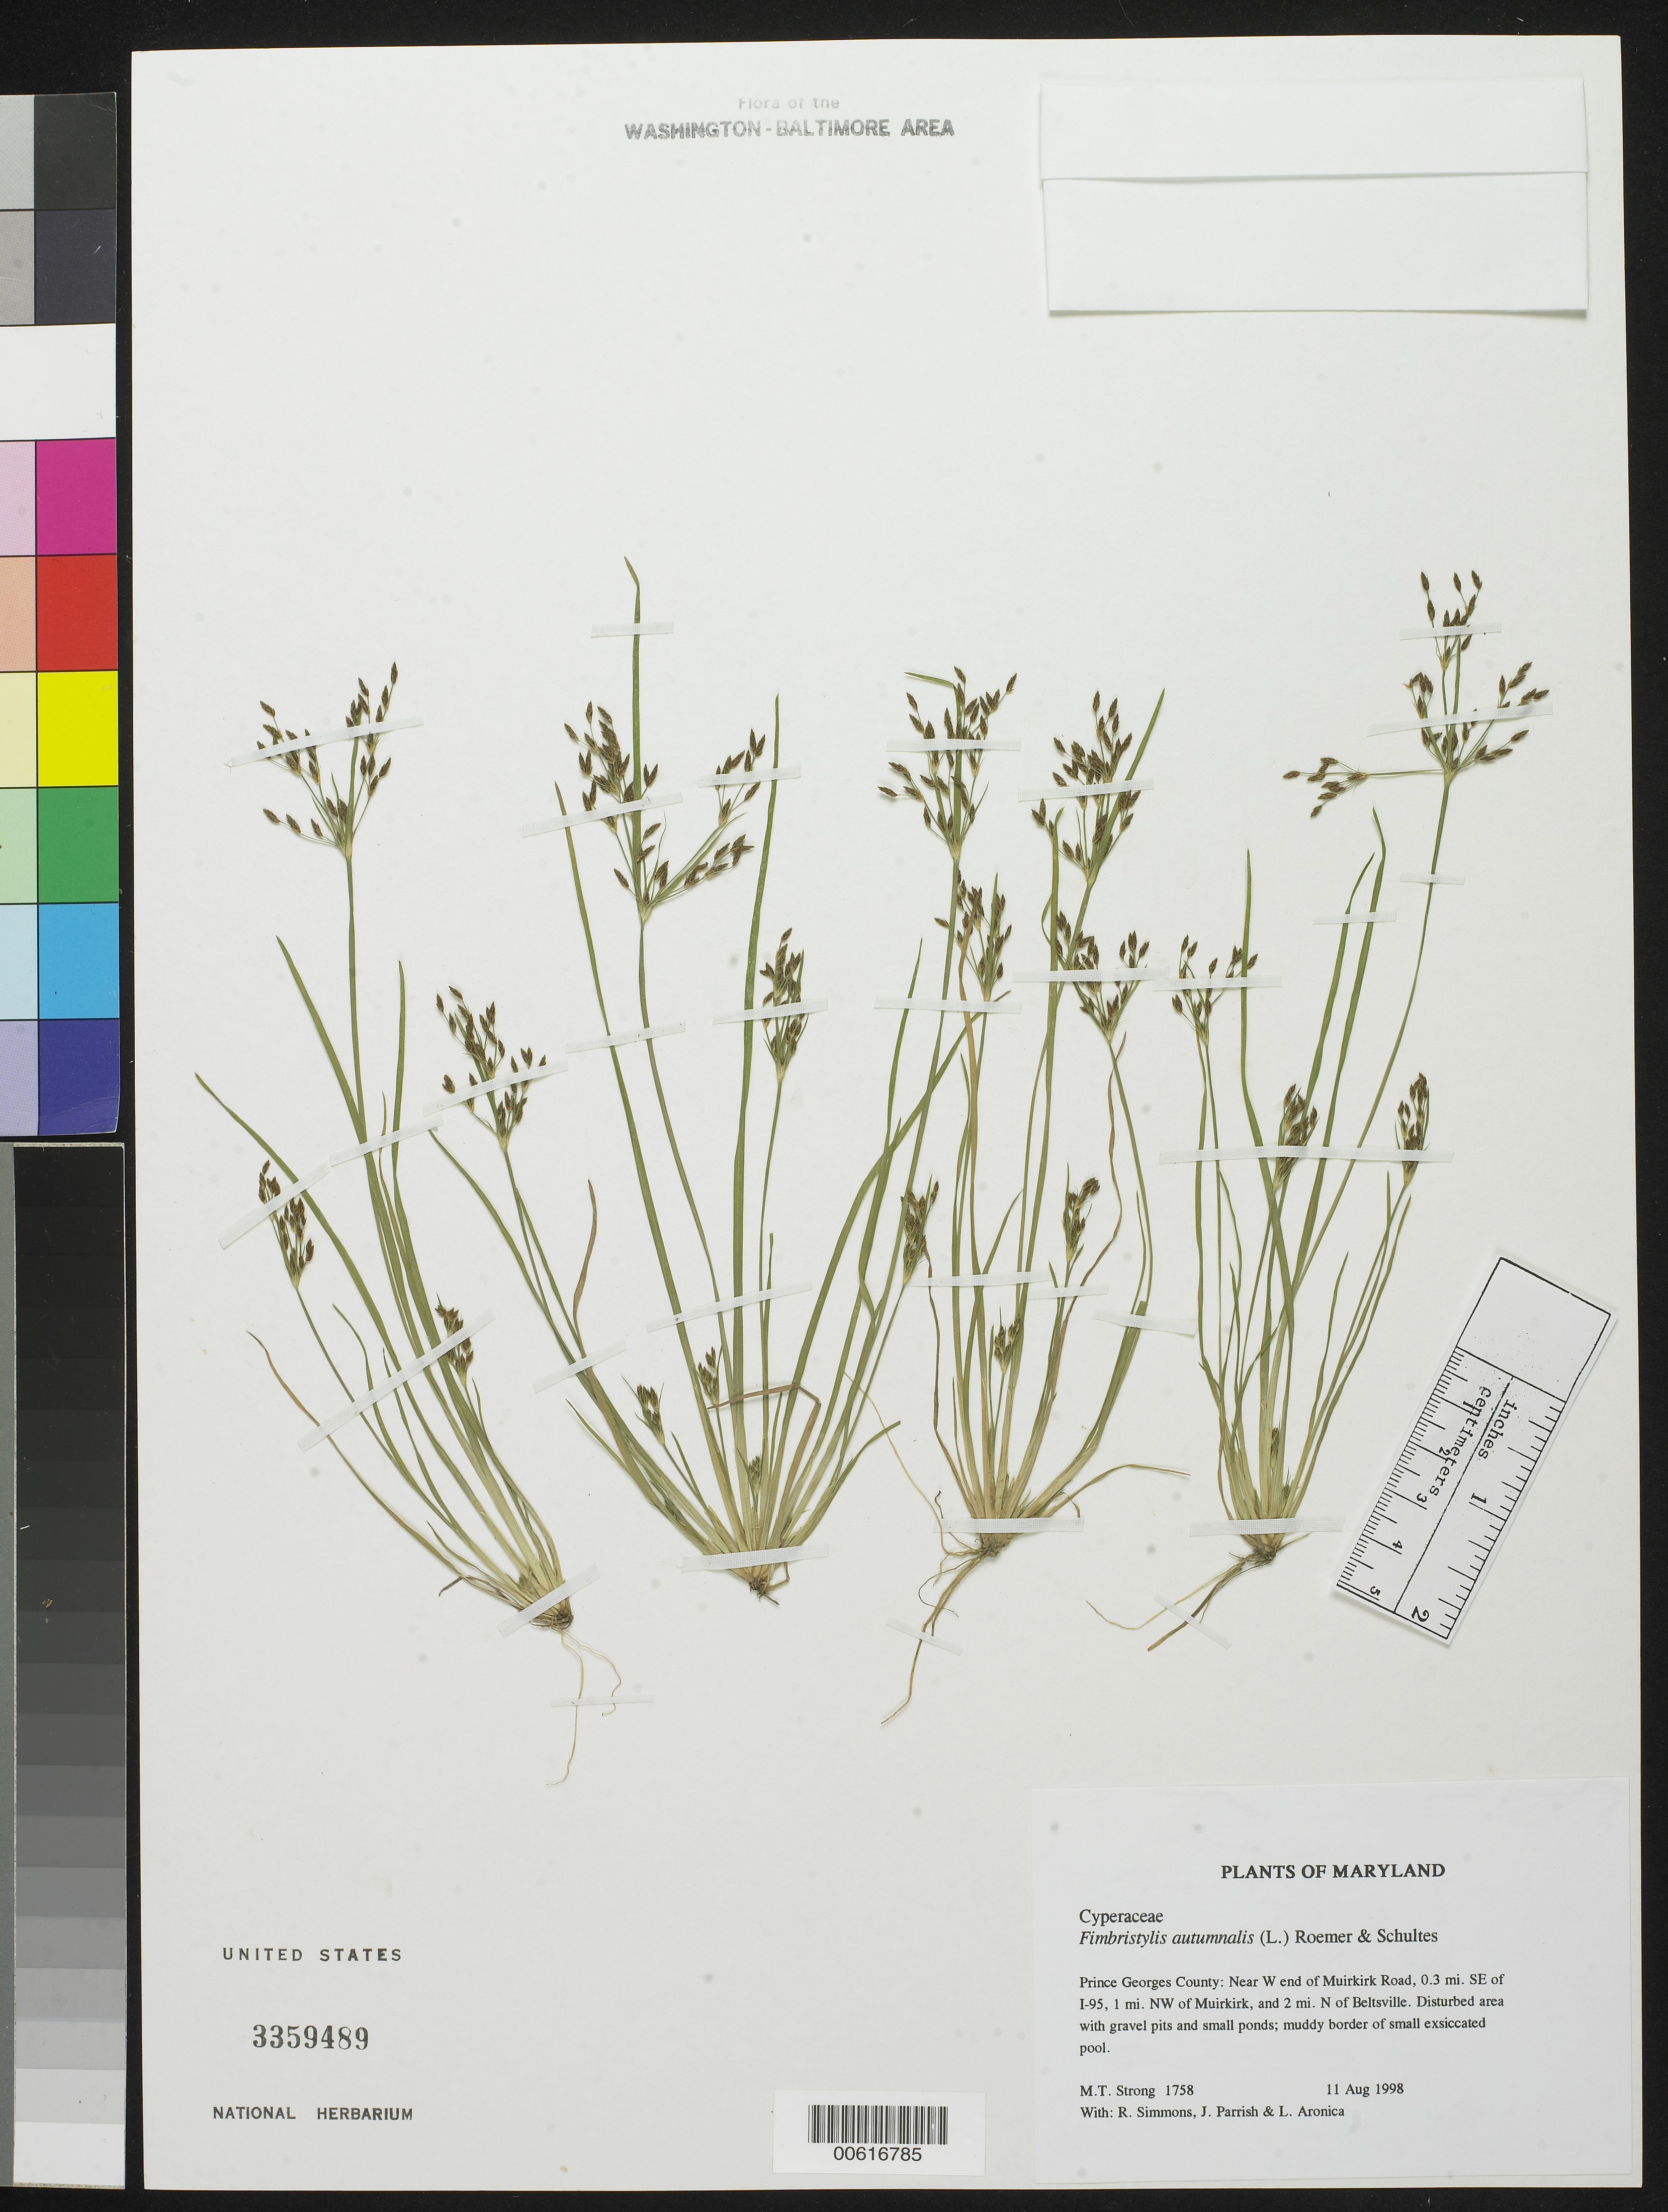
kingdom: Plantae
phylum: Tracheophyta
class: Liliopsida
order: Poales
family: Cyperaceae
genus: Fimbristylis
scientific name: Fimbristylis autumnalis (L.) Roem. & Schult.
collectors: M. T. Strong, R. Simmons, J. Parrish & L. Aronica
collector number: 1758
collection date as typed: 11 Aug 1998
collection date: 1998-08-11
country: United States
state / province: Maryland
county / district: Prince George's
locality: Near W end of Muirkirk Road, 0.3 mi. SE of I-95, 1 mi. NW of Muirkirk, and 2 mi. N of Beltsville.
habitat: Disturbed area with gravel pits and small ponds; muddy border of small exsiccated pool.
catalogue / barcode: US 3359489